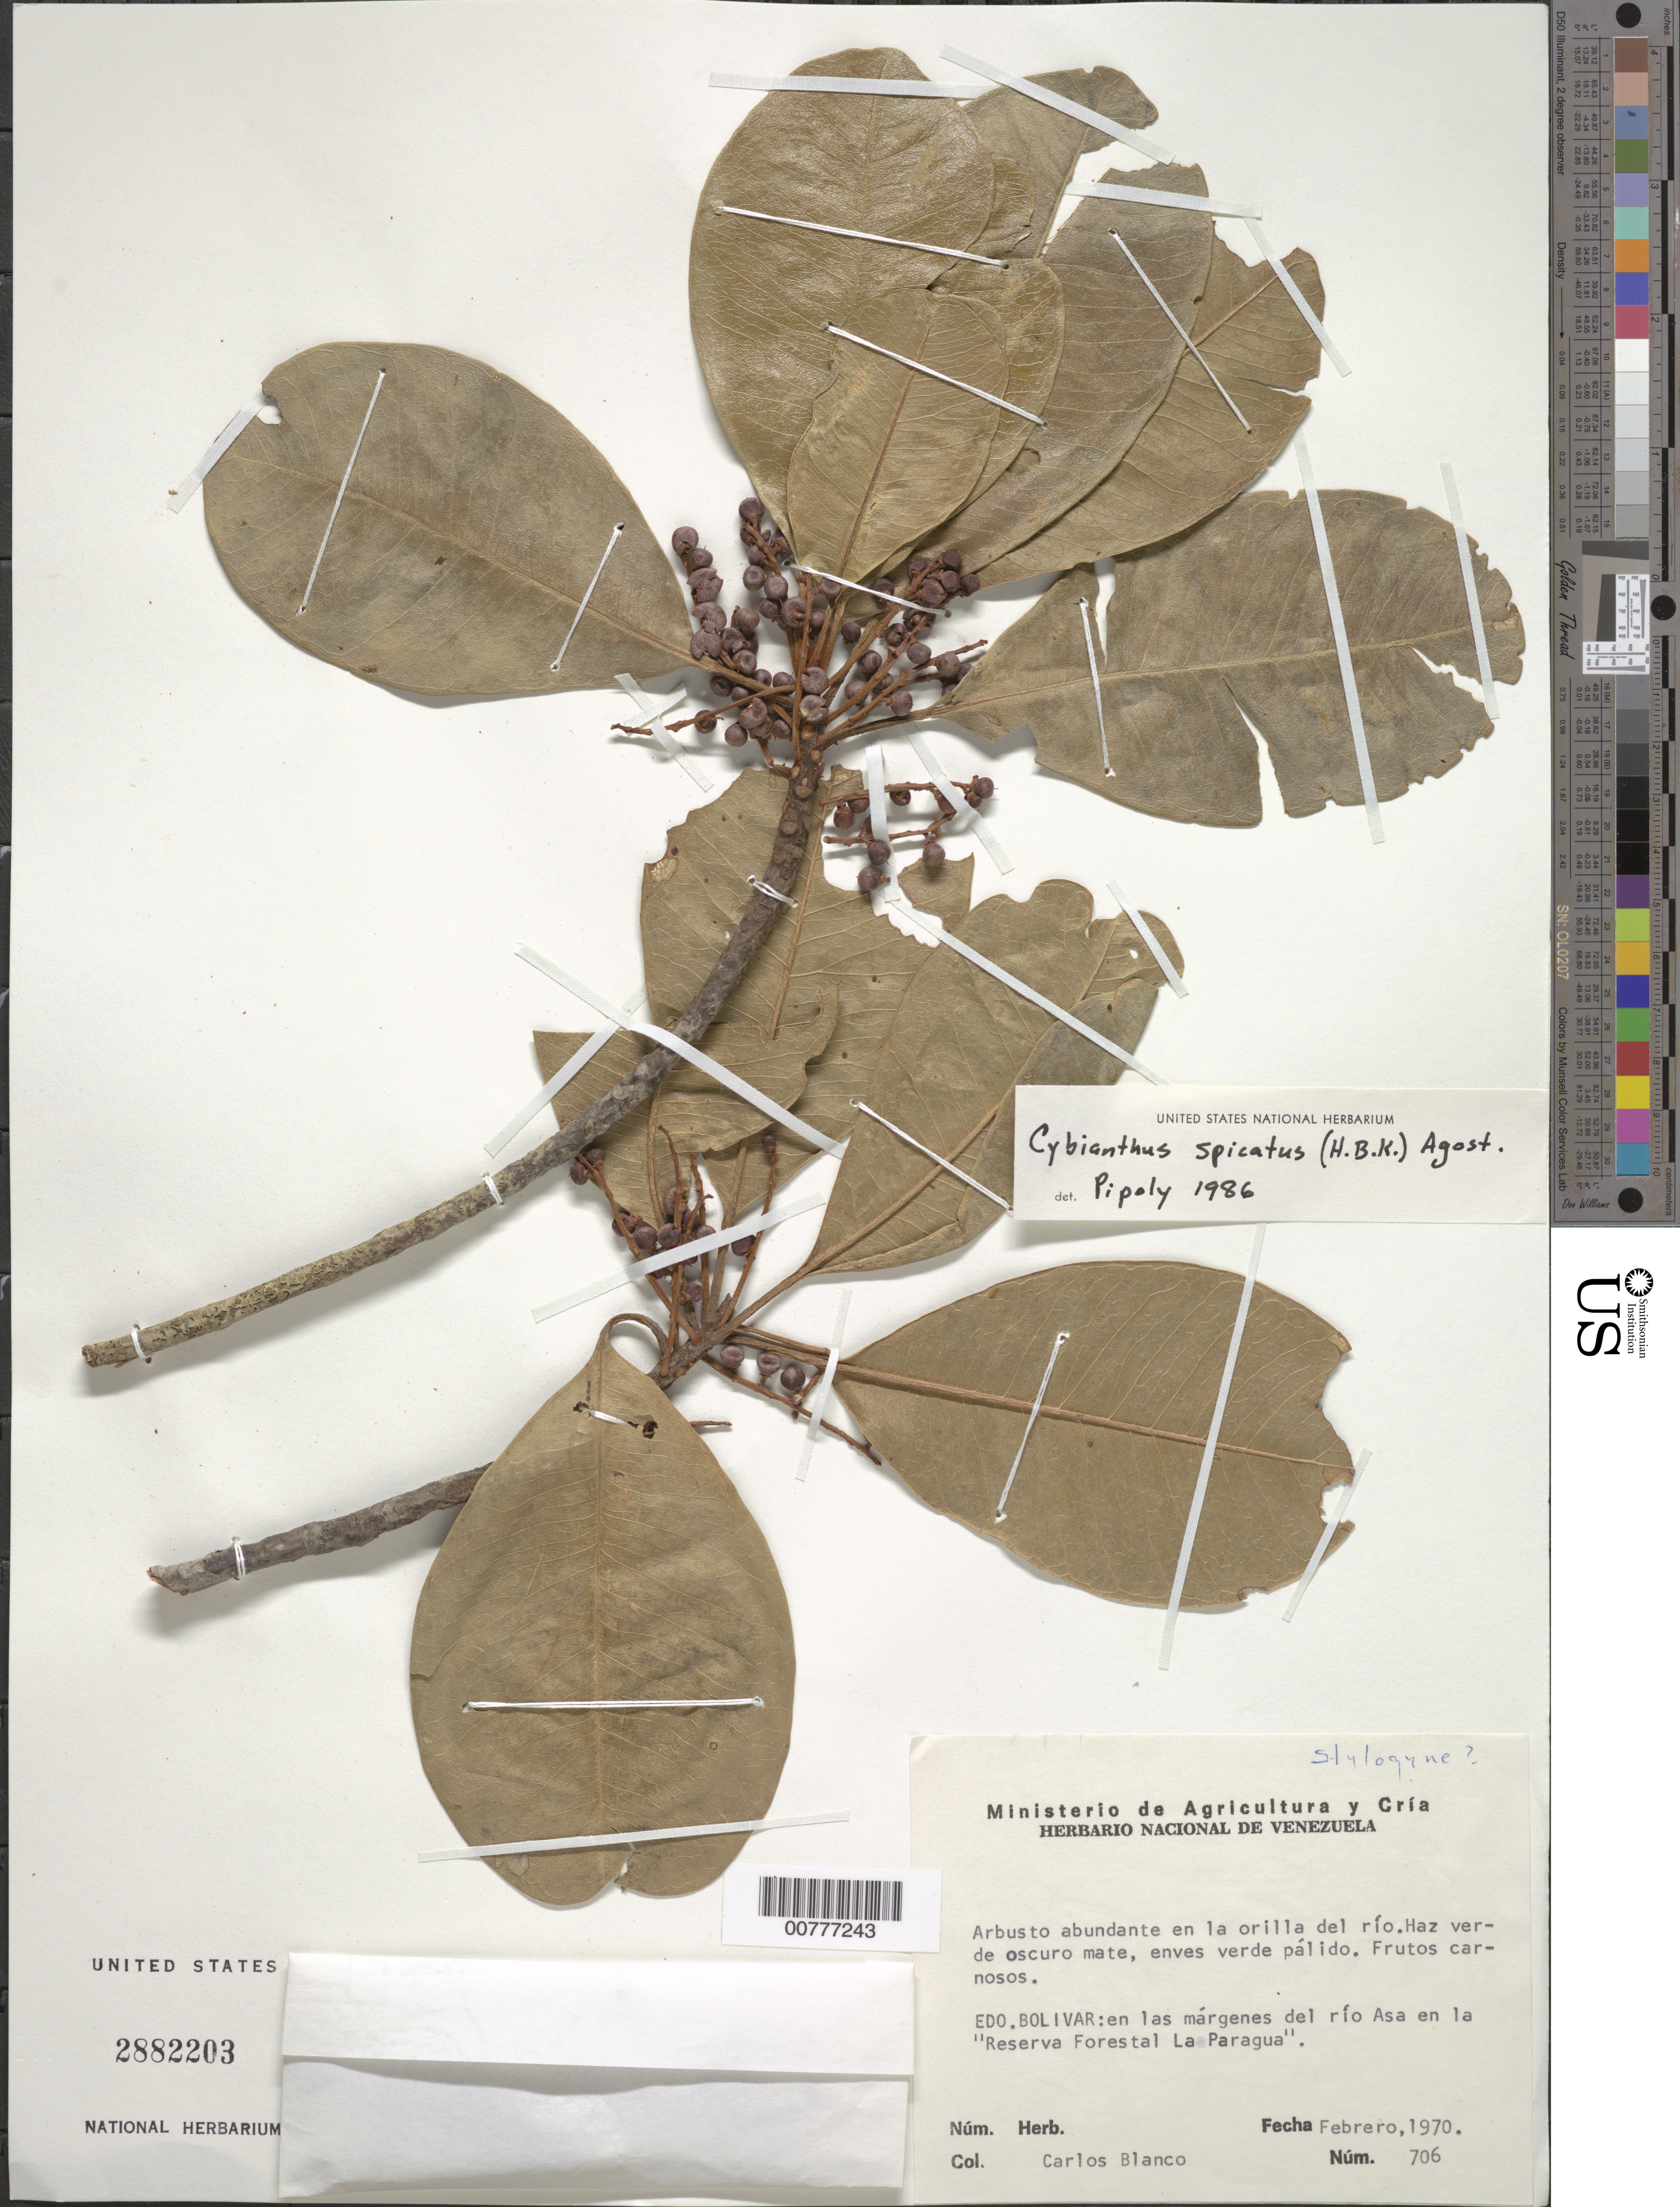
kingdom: Plantae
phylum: Tracheophyta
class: Magnoliopsida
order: Ericales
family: Primulaceae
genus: Cybianthus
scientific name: Cybianthus spicatus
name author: (Kunth) G. Agostini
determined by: Pipoly, J. J., III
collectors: C. A. Blanco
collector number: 706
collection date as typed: Feb-70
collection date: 1970-02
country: Venezuela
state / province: Bolívar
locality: Reserva Forestal "La Paragua"; Río Asa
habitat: Orilla del río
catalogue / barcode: US 2882203